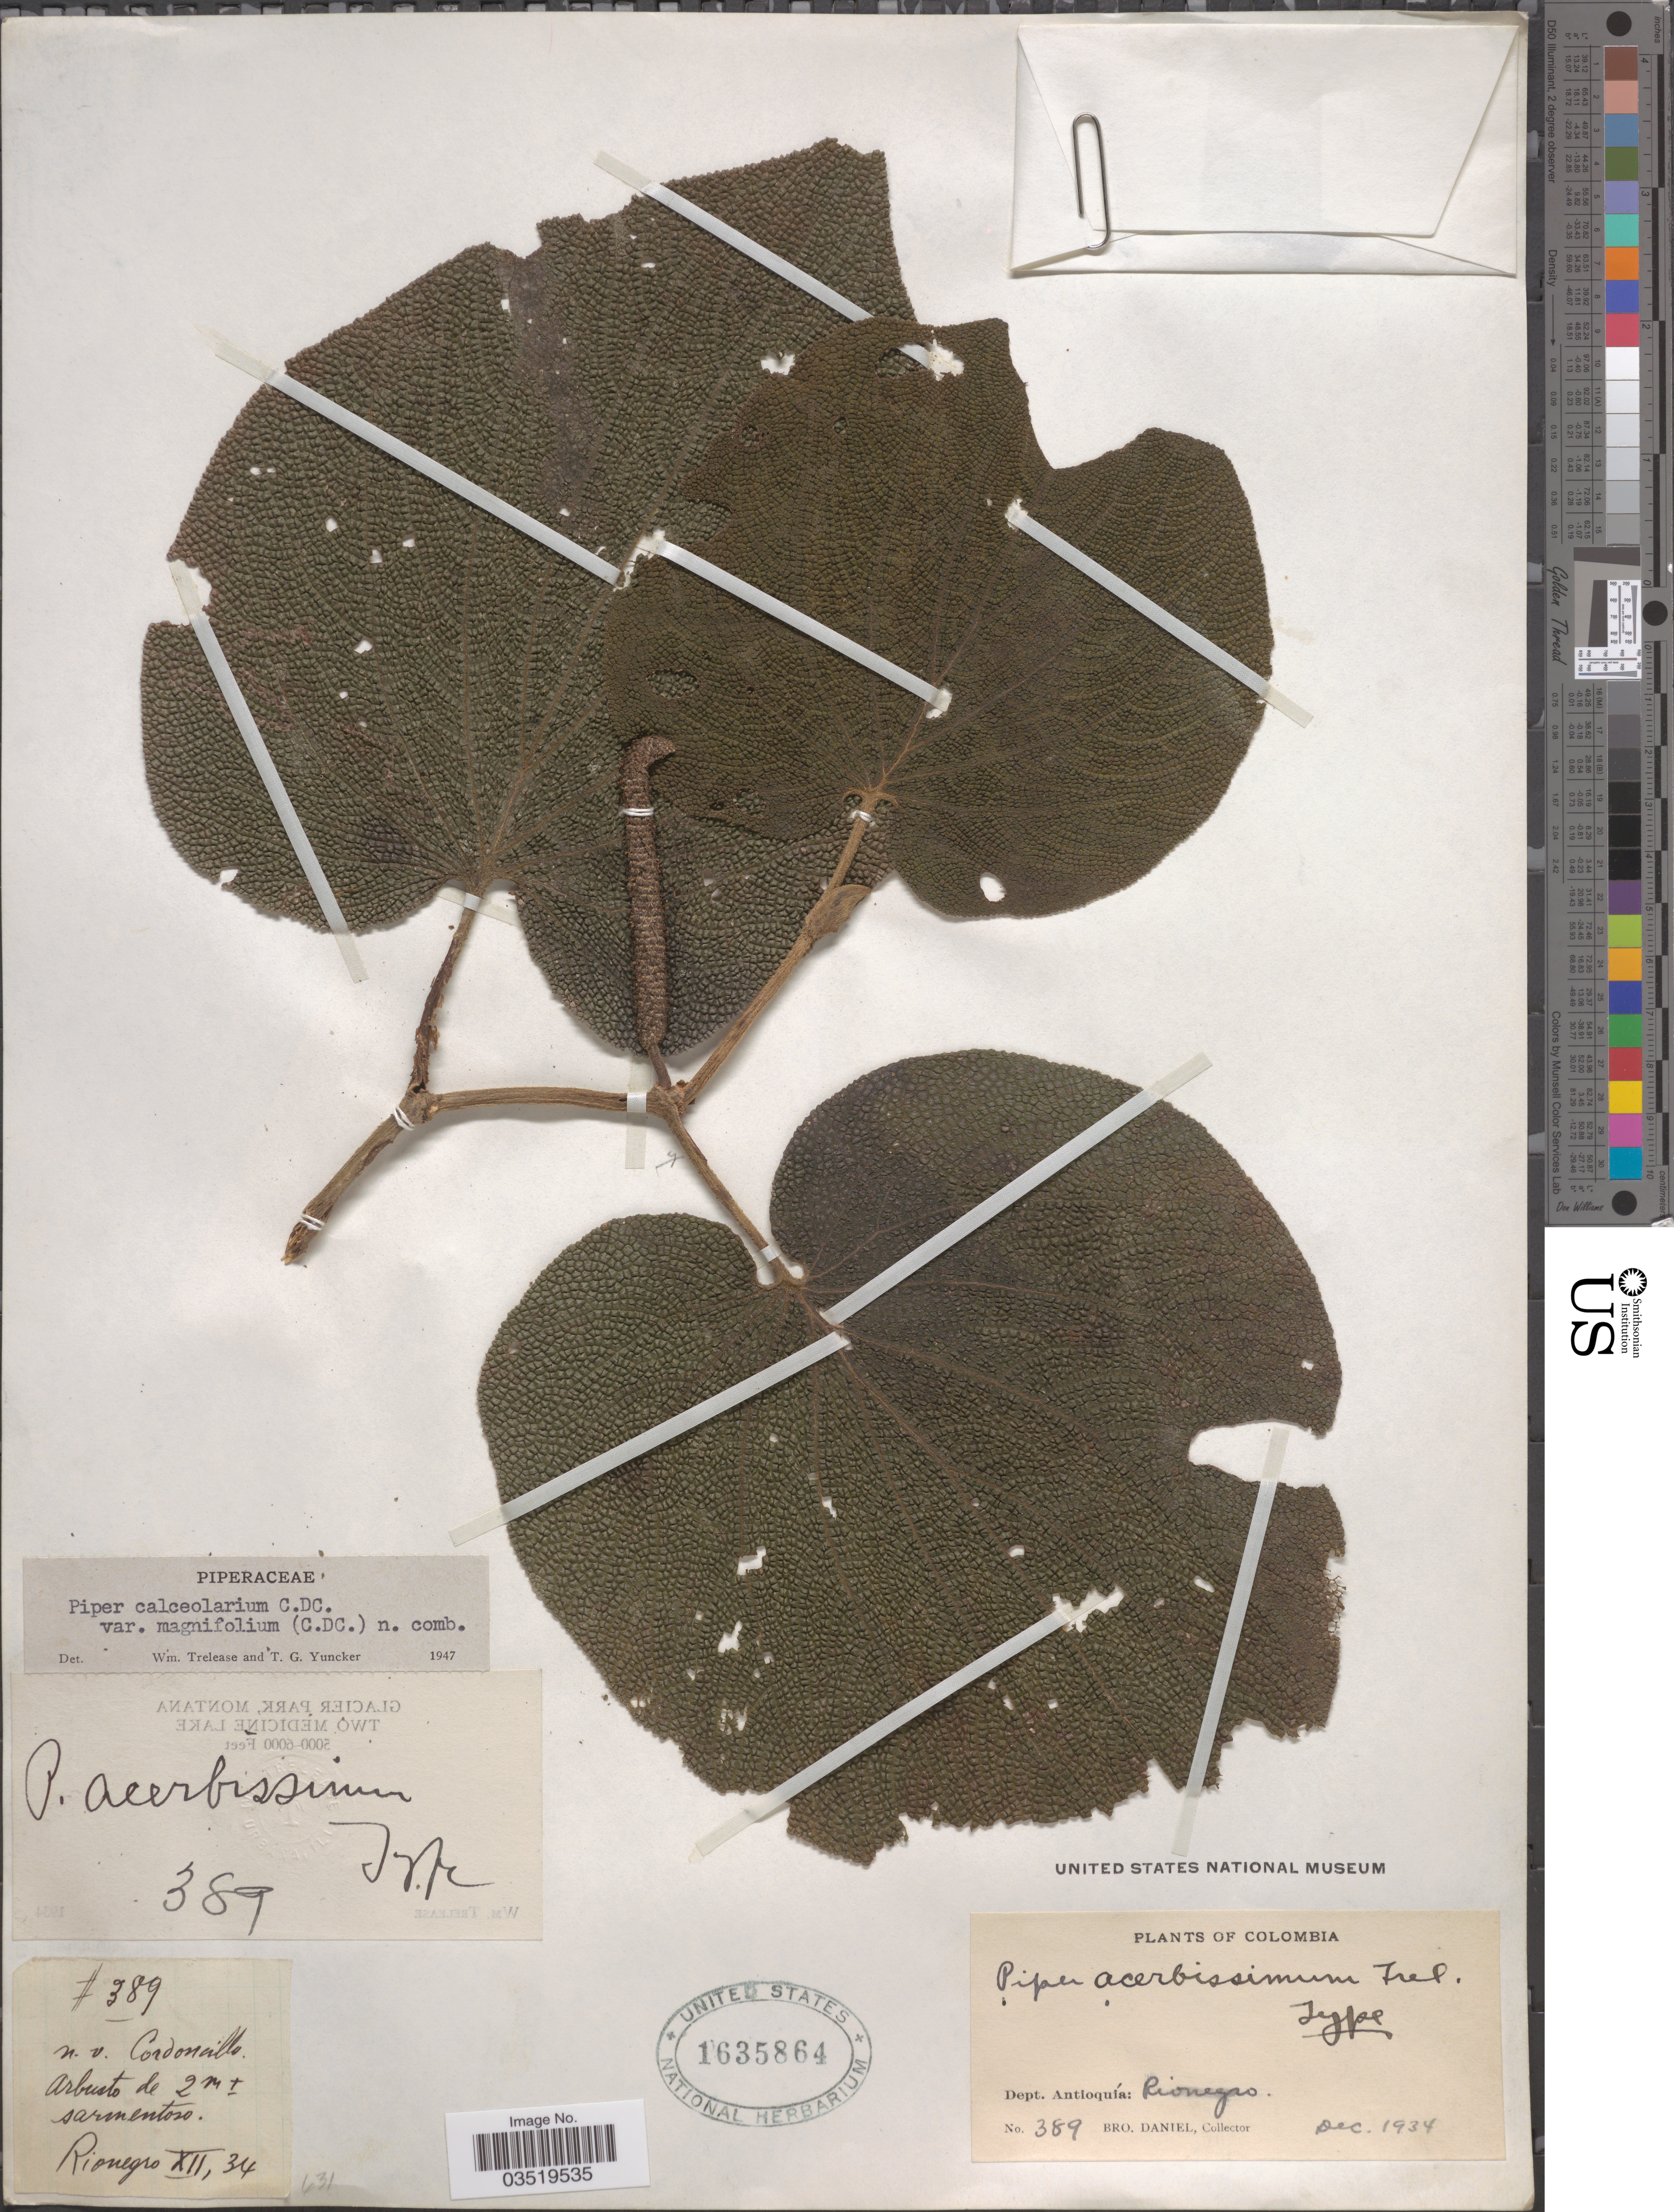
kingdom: Plantae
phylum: Tracheophyta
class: Magnoliopsida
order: Piperales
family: Piperaceae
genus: Piper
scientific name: Piper calceolarium var. magnifolium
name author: (C. DC.) Trel. & Yunck.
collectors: Bro. Daniel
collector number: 389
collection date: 1934-12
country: Colombia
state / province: Antioquia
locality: Dept. Antioquía: Rionegro.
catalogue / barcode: US 1635864